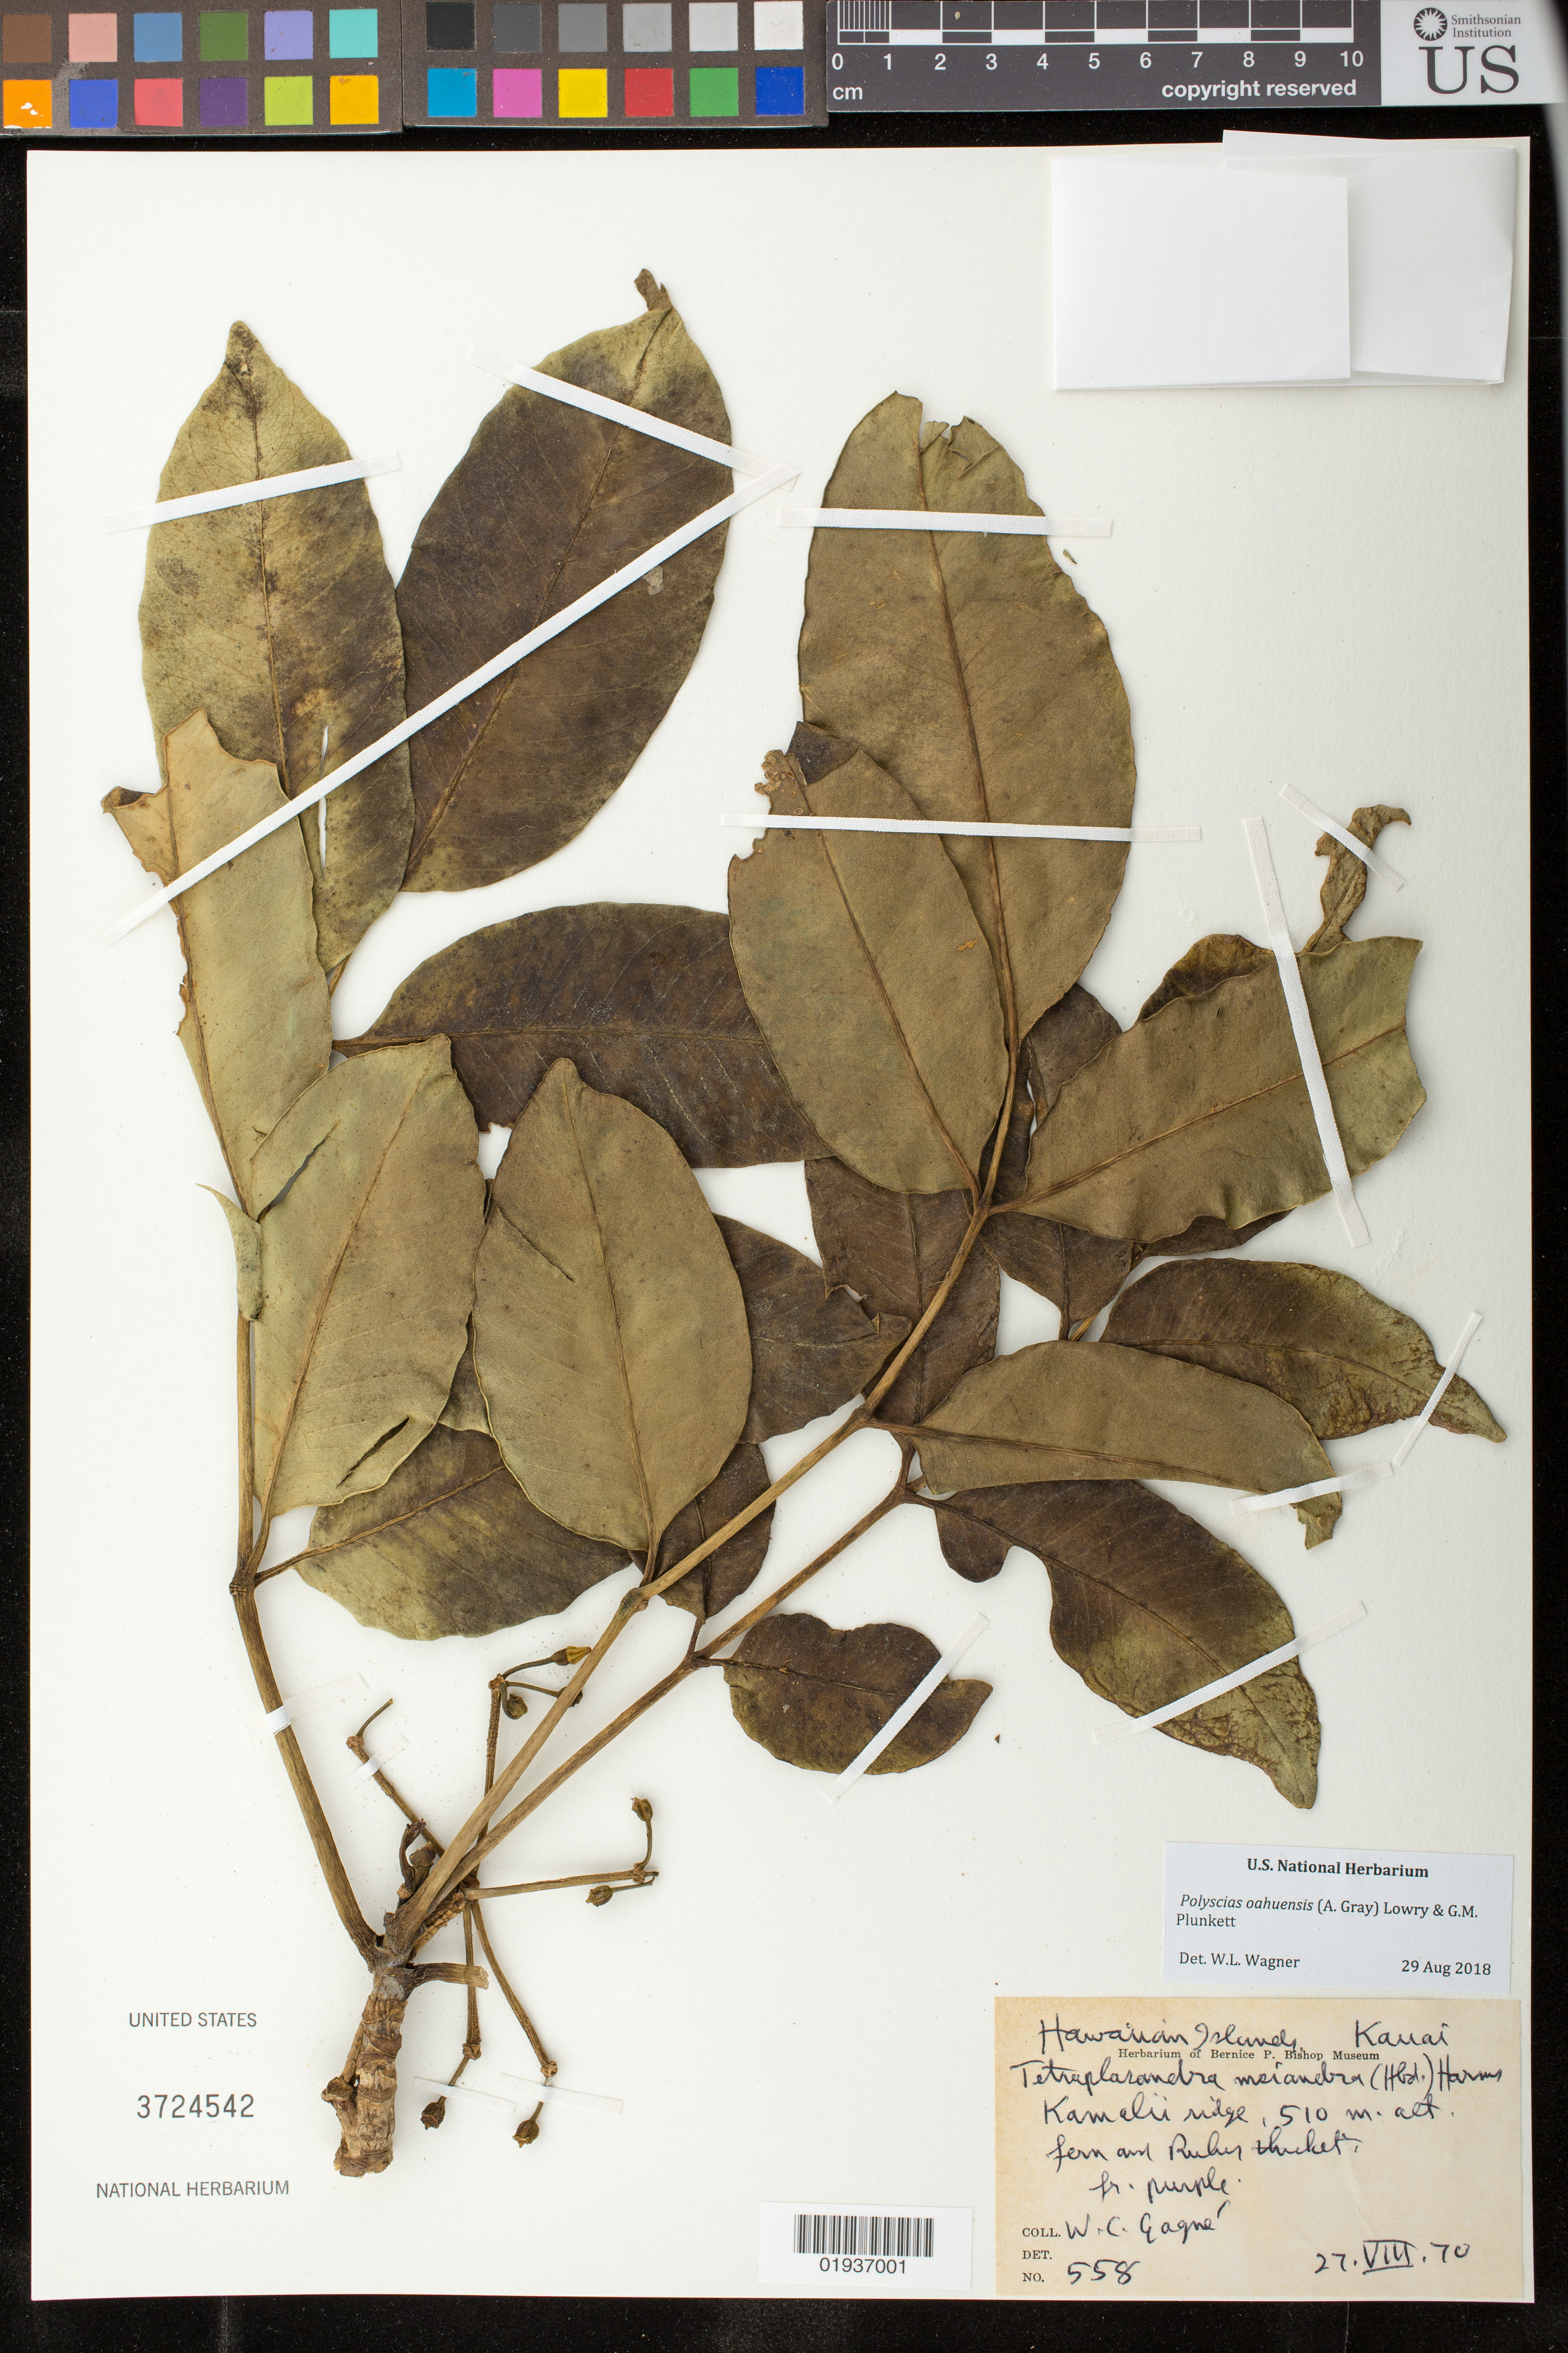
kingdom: Plantae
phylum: Tracheophyta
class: Magnoliopsida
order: Apiales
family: Araliaceae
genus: Polyscias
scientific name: Polyscias oahuensis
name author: (A. Gray) Lowry & G. M. Plunkett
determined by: Wagner, W. L., (BOT), Smithsonian Institution - National Museum of Natural History (UNITED STATES)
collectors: W. Gagne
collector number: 558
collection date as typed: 27.VIII.1970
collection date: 1970-08-27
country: United States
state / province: Hawaii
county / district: Kauai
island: Kaua'i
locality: Kamalii Ridge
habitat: Thicket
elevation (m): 510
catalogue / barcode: US 3724542